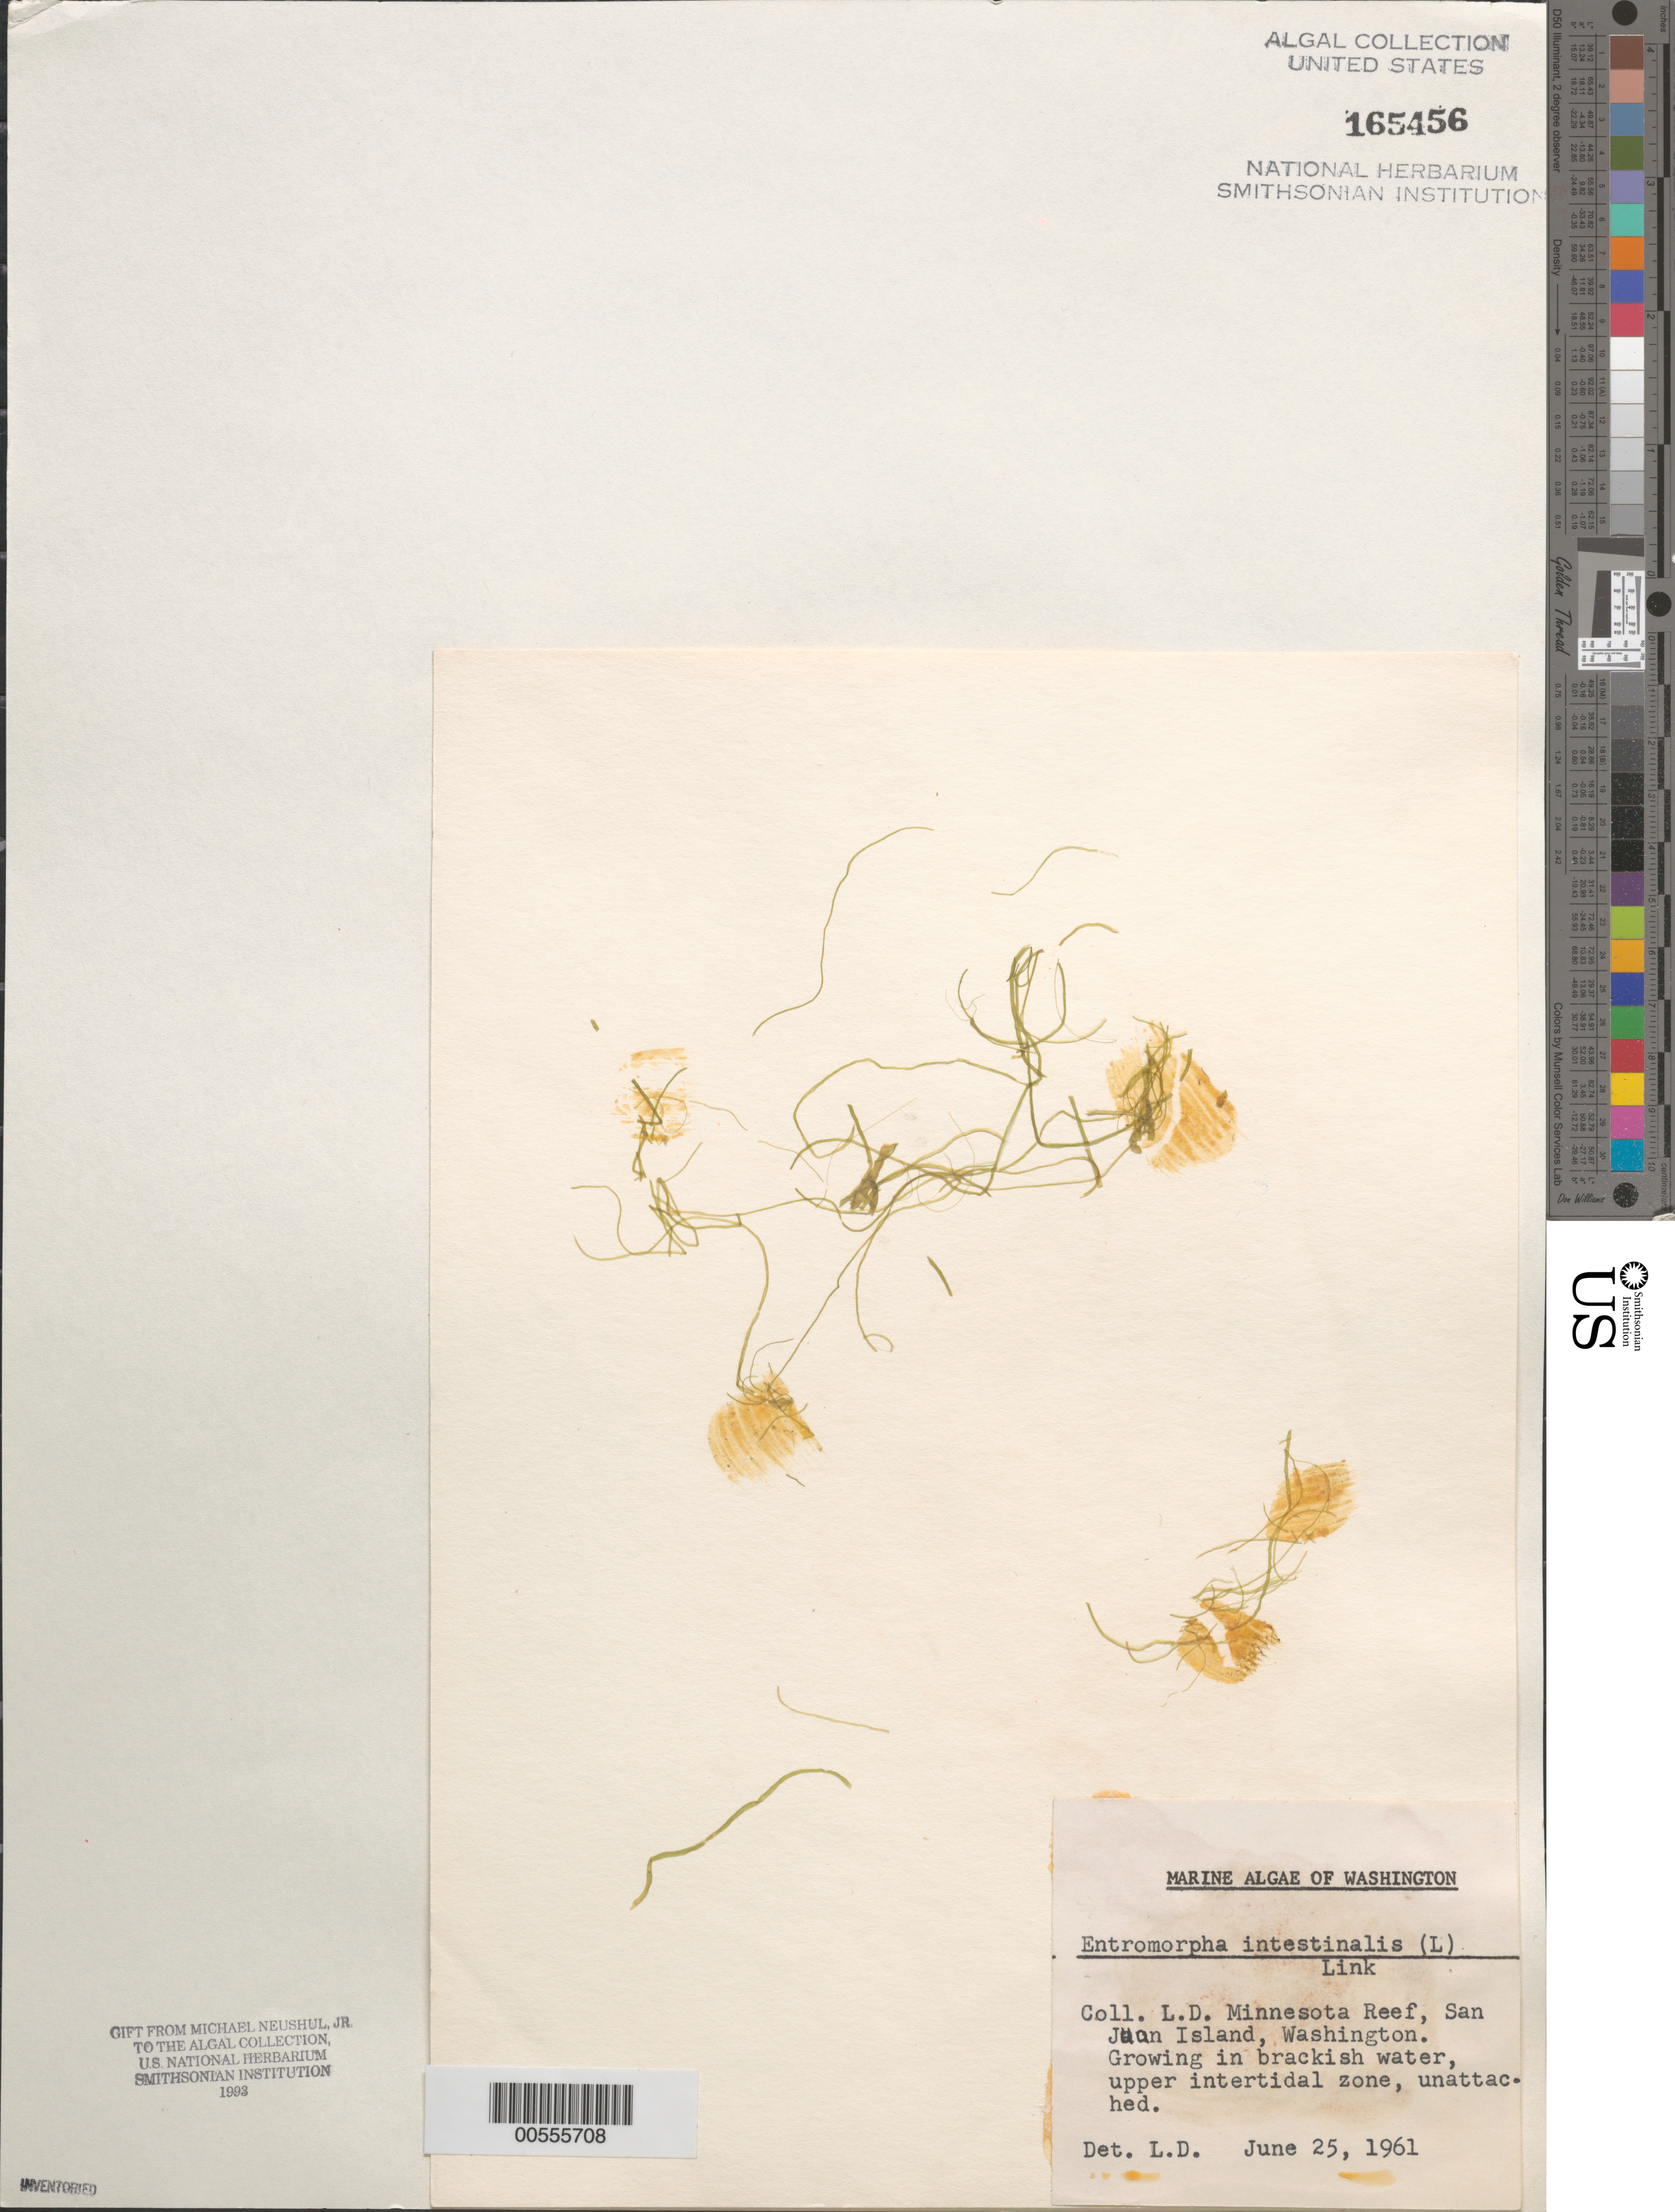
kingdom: Plantae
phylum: Chlorophyta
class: Ulvophyceae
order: Ulvales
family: Ulvaceae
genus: Ulva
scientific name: Ulva intestinalis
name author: L.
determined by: Algae name updating Project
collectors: L. Druehl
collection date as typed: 25 Jun 1961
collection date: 1961-06-25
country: United States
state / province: Washington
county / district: San Juan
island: San Juan Island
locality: Minnesota Reef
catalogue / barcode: US 165456